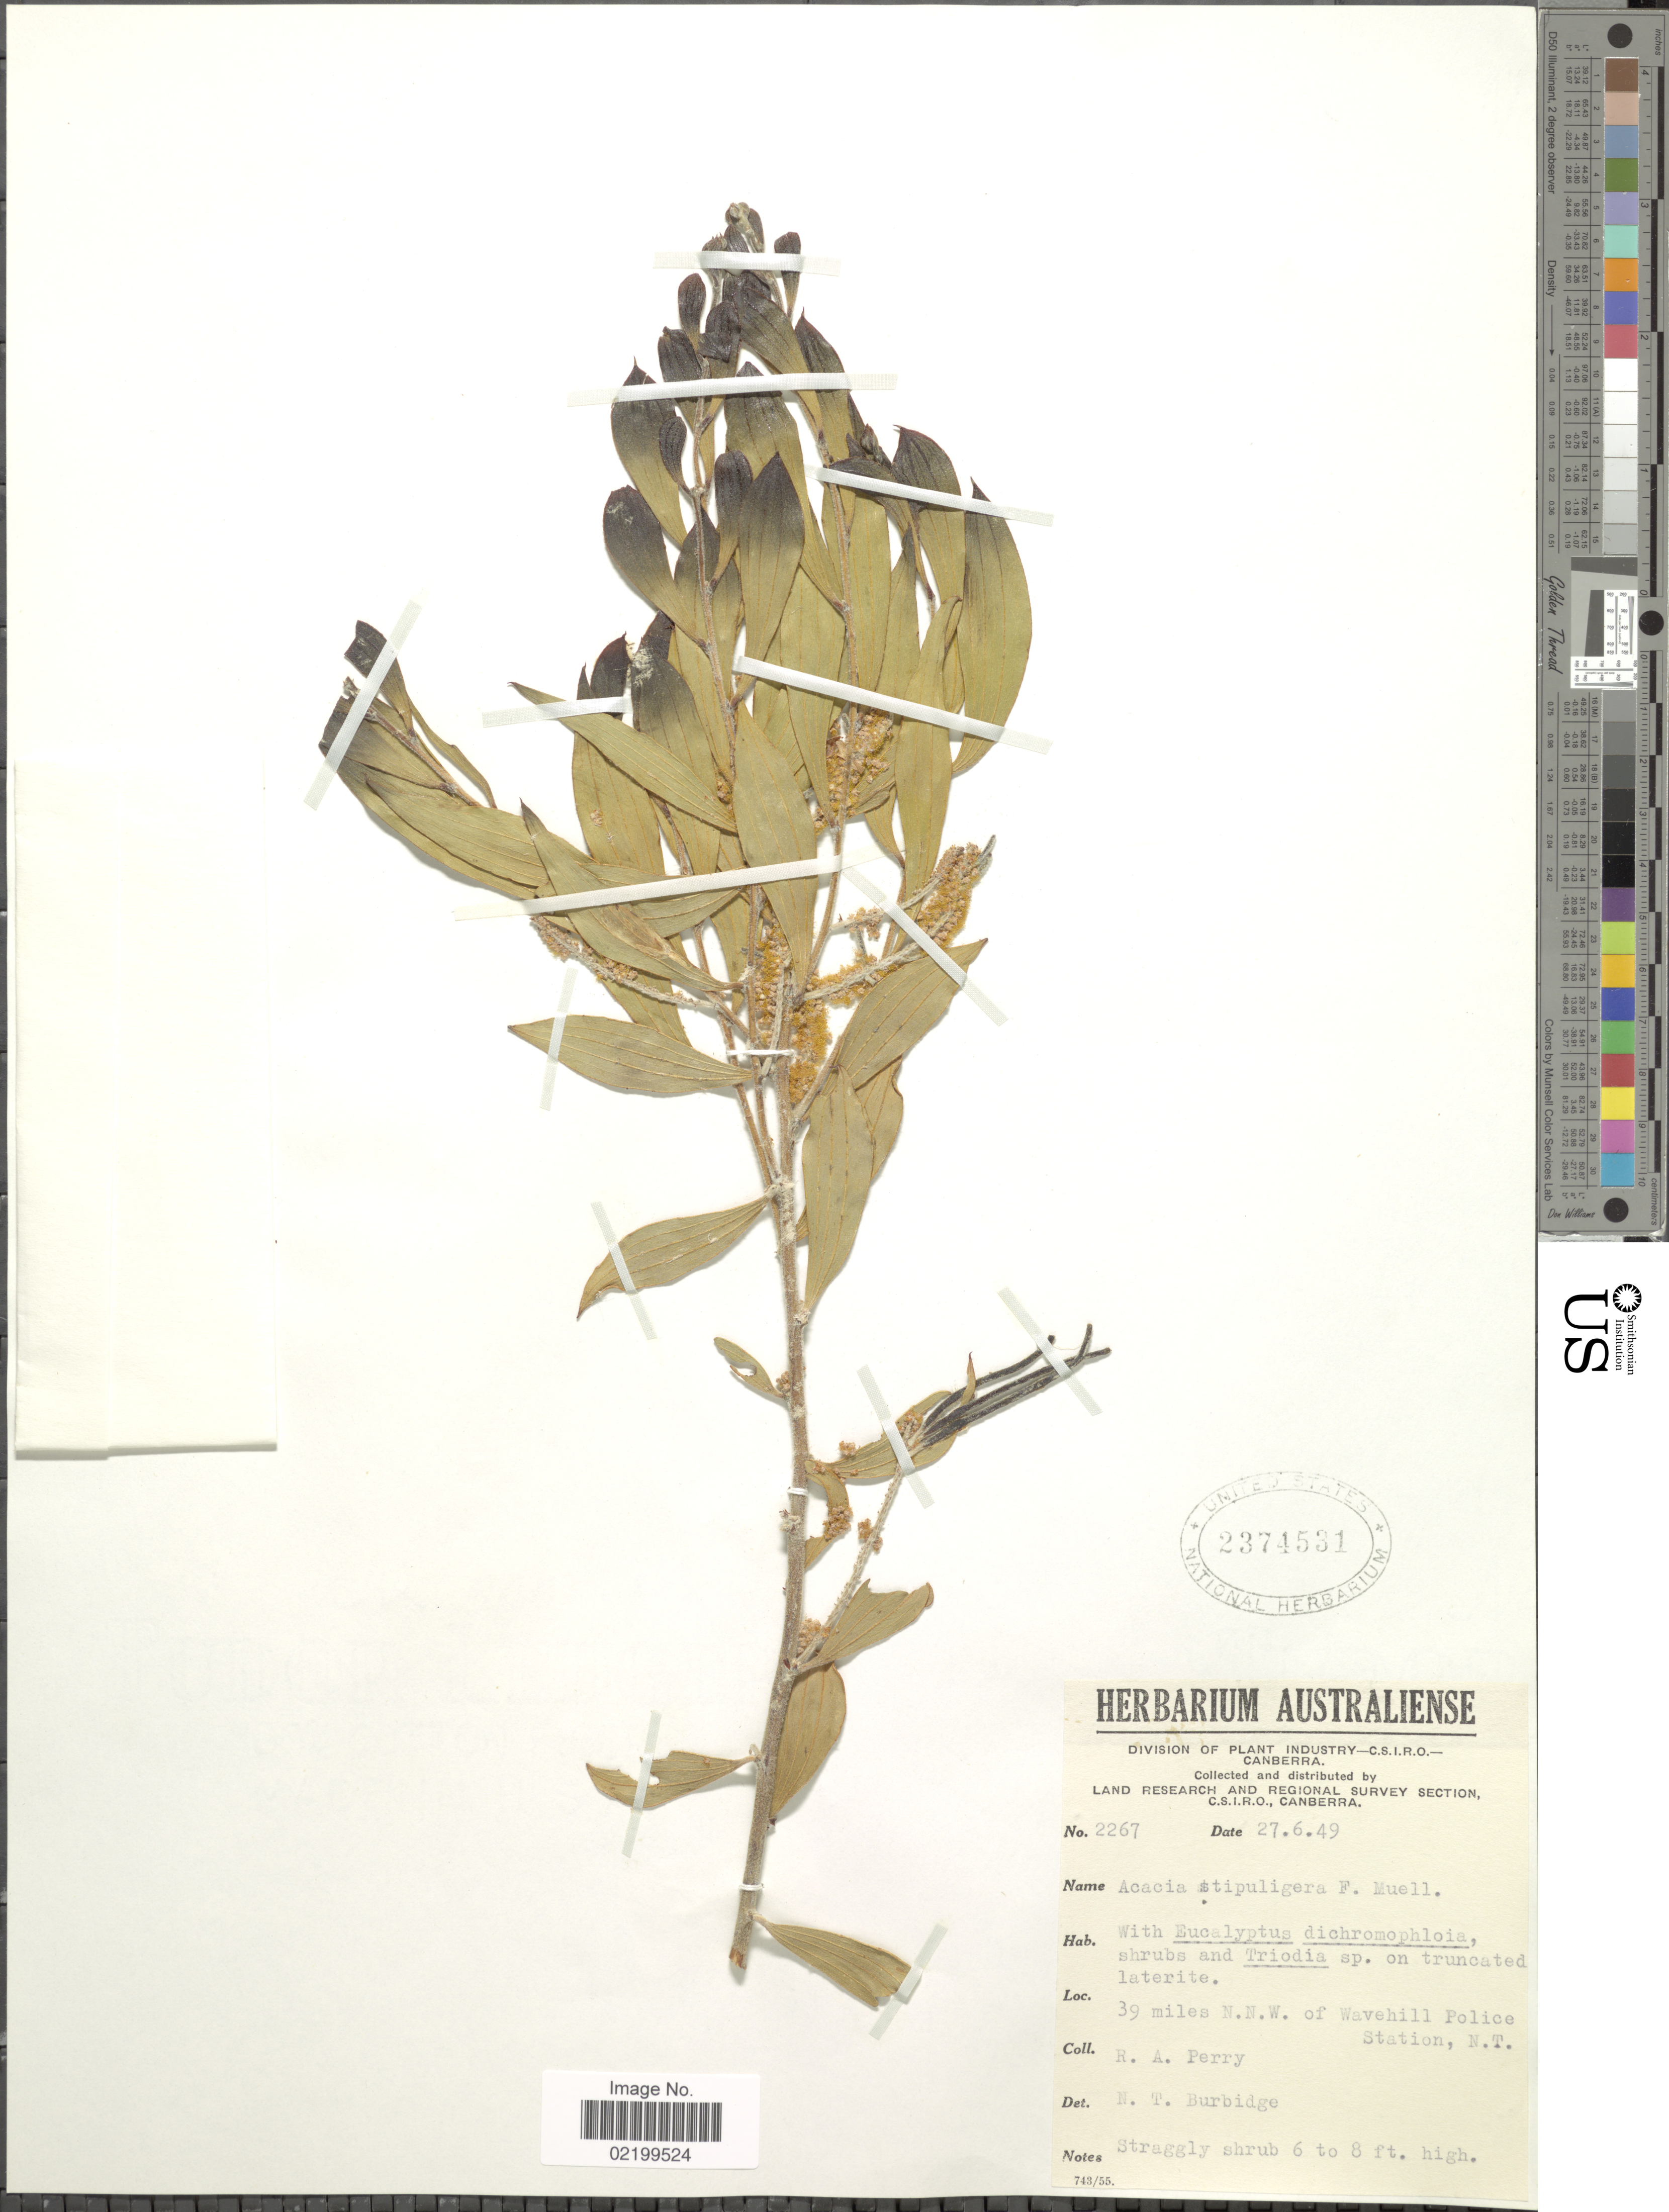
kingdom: Plantae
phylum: Tracheophyta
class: Magnoliopsida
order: Fabales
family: Fabaceae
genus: Acacia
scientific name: Acacia stipuligera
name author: F. Muell.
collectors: A. Perry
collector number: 2267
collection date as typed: Transcribed d/m/y: 27/6/49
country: Australia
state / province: Northern Territory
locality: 39 miles N.N.W. of Wavehill Police Station, N.T.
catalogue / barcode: US 2374531